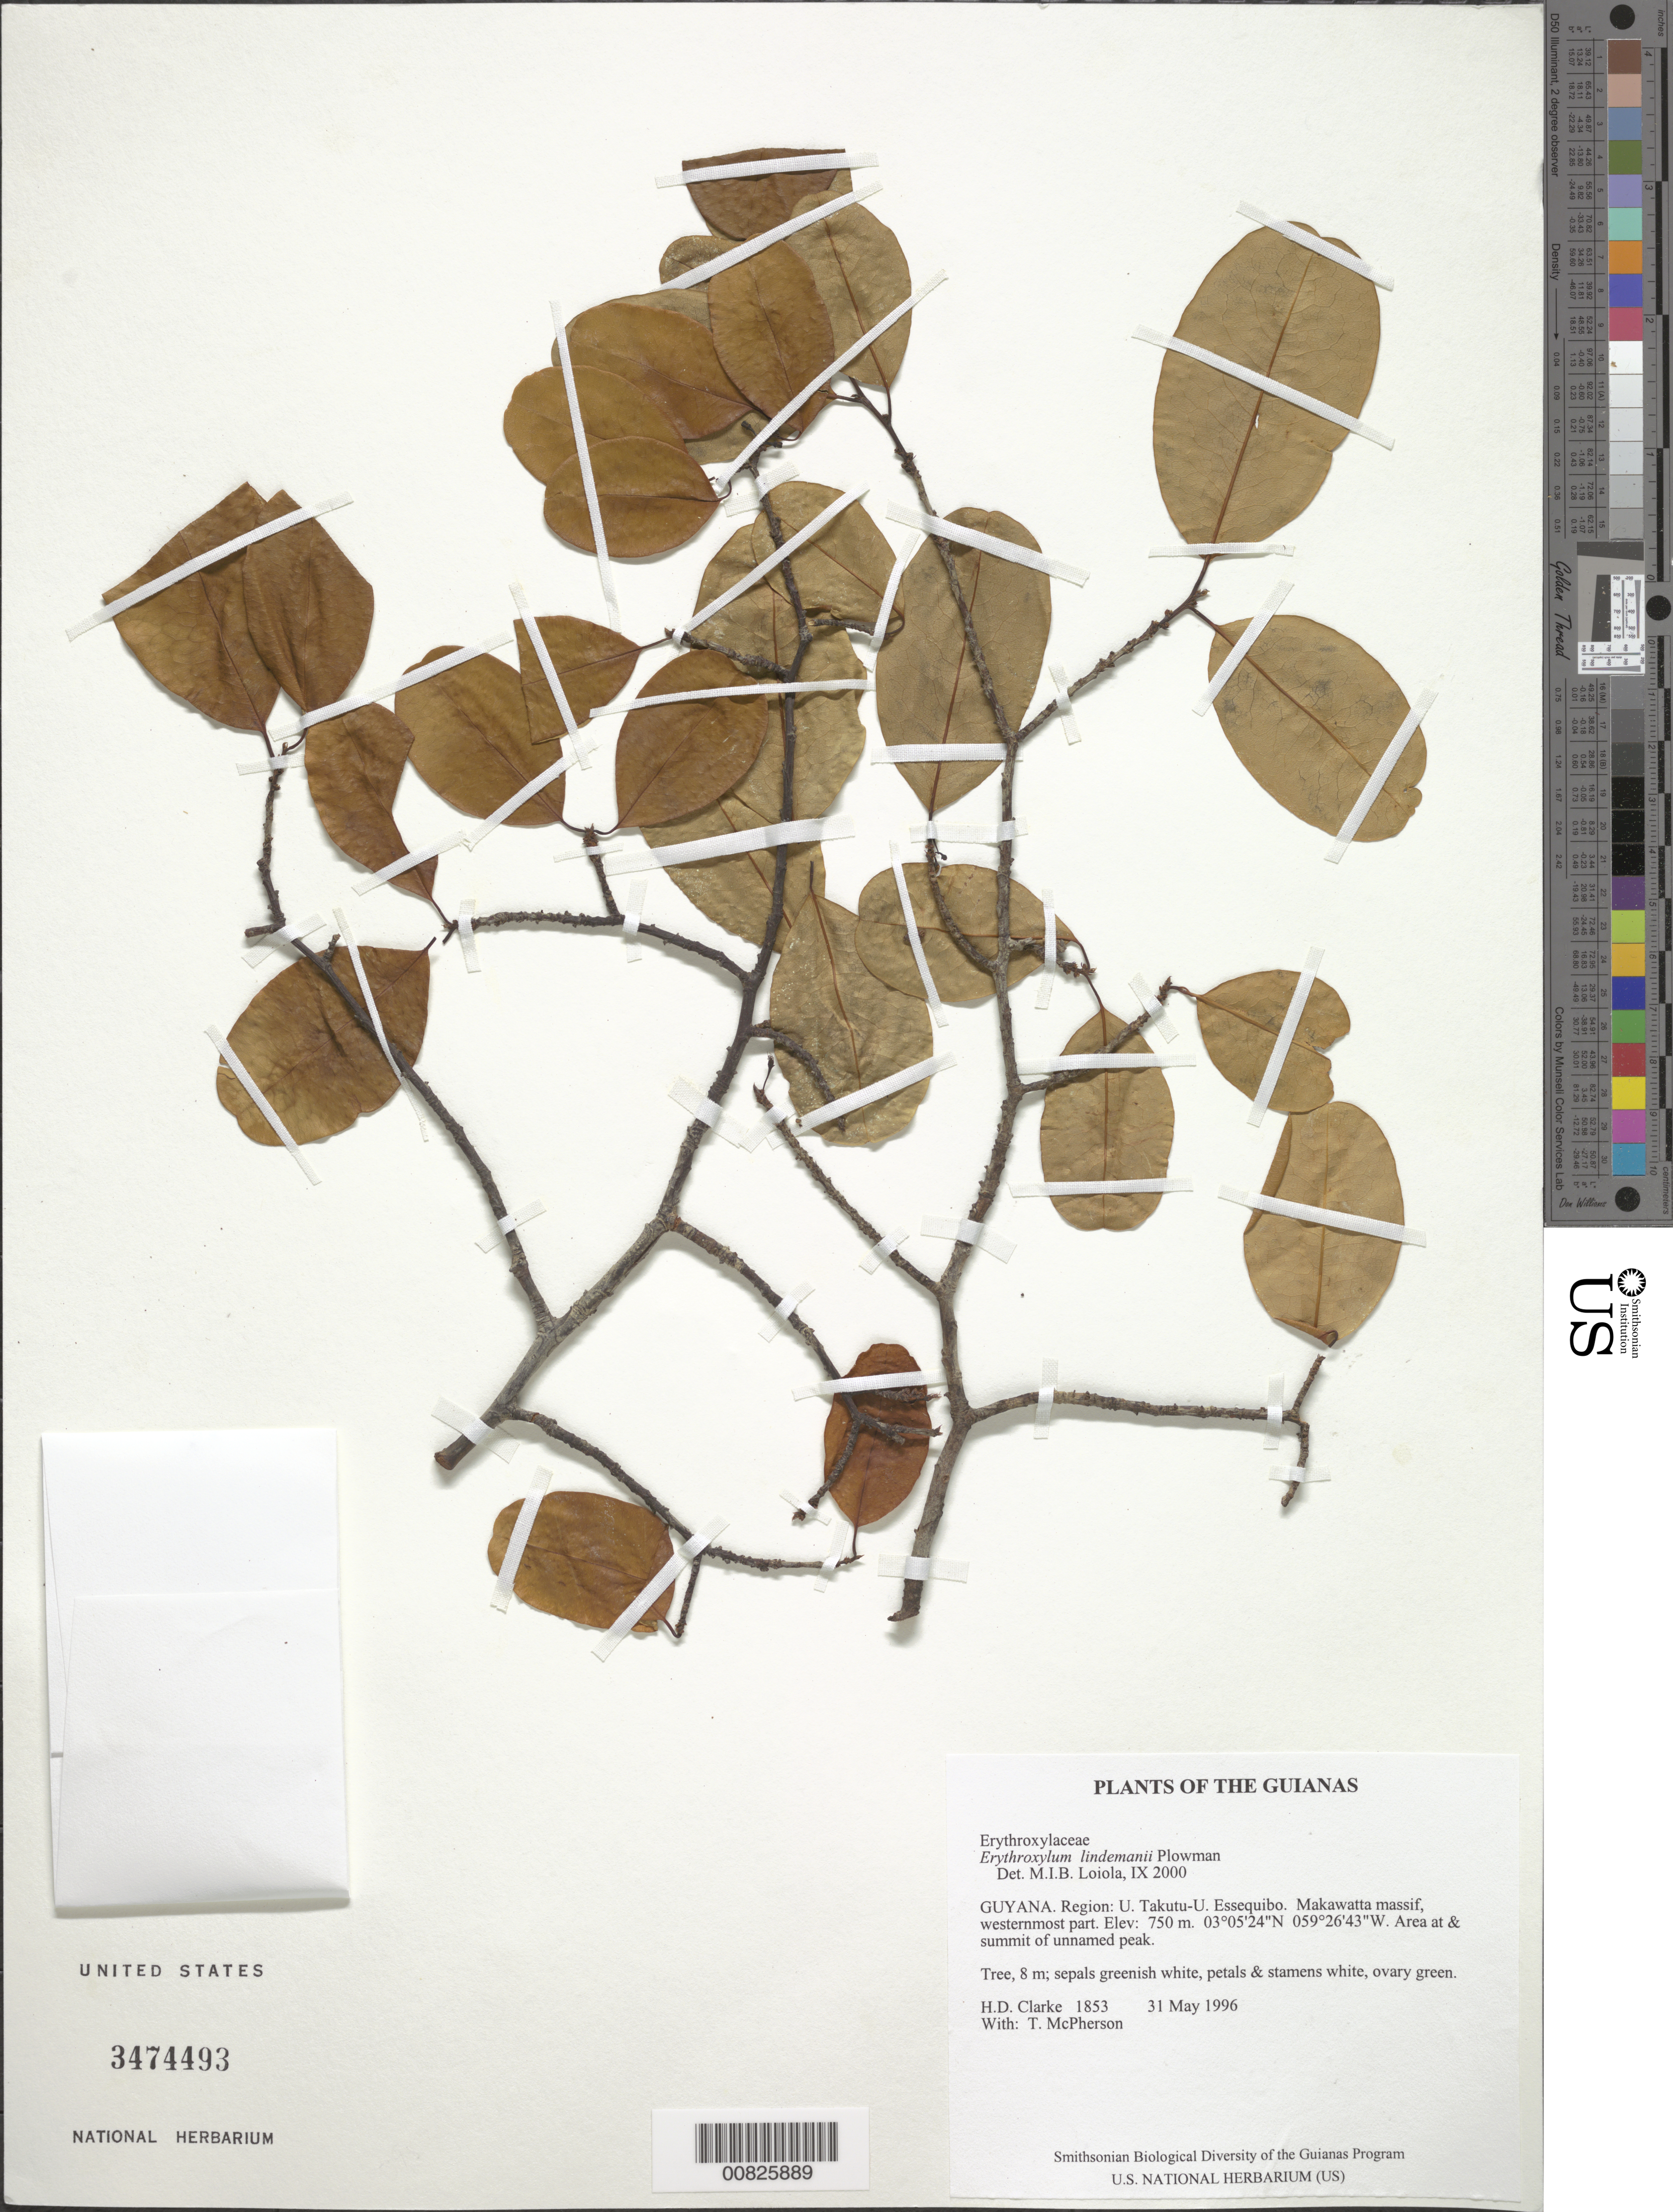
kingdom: Plantae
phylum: Tracheophyta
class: Magnoliopsida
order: Malpighiales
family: Erythroxylaceae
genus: Erythroxylum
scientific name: Erythroxylum lindemanii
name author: Plowman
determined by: Loiola, M. I. B.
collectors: H. D. Clarke & T. McPherson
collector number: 1853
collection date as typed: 31 May 1996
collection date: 1996-05-31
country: Guyana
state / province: U. Takutu-U. Essequibo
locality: Makawatta massif, westernmost part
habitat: Area at & summit of unnamed peak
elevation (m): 250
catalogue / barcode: US 3474493